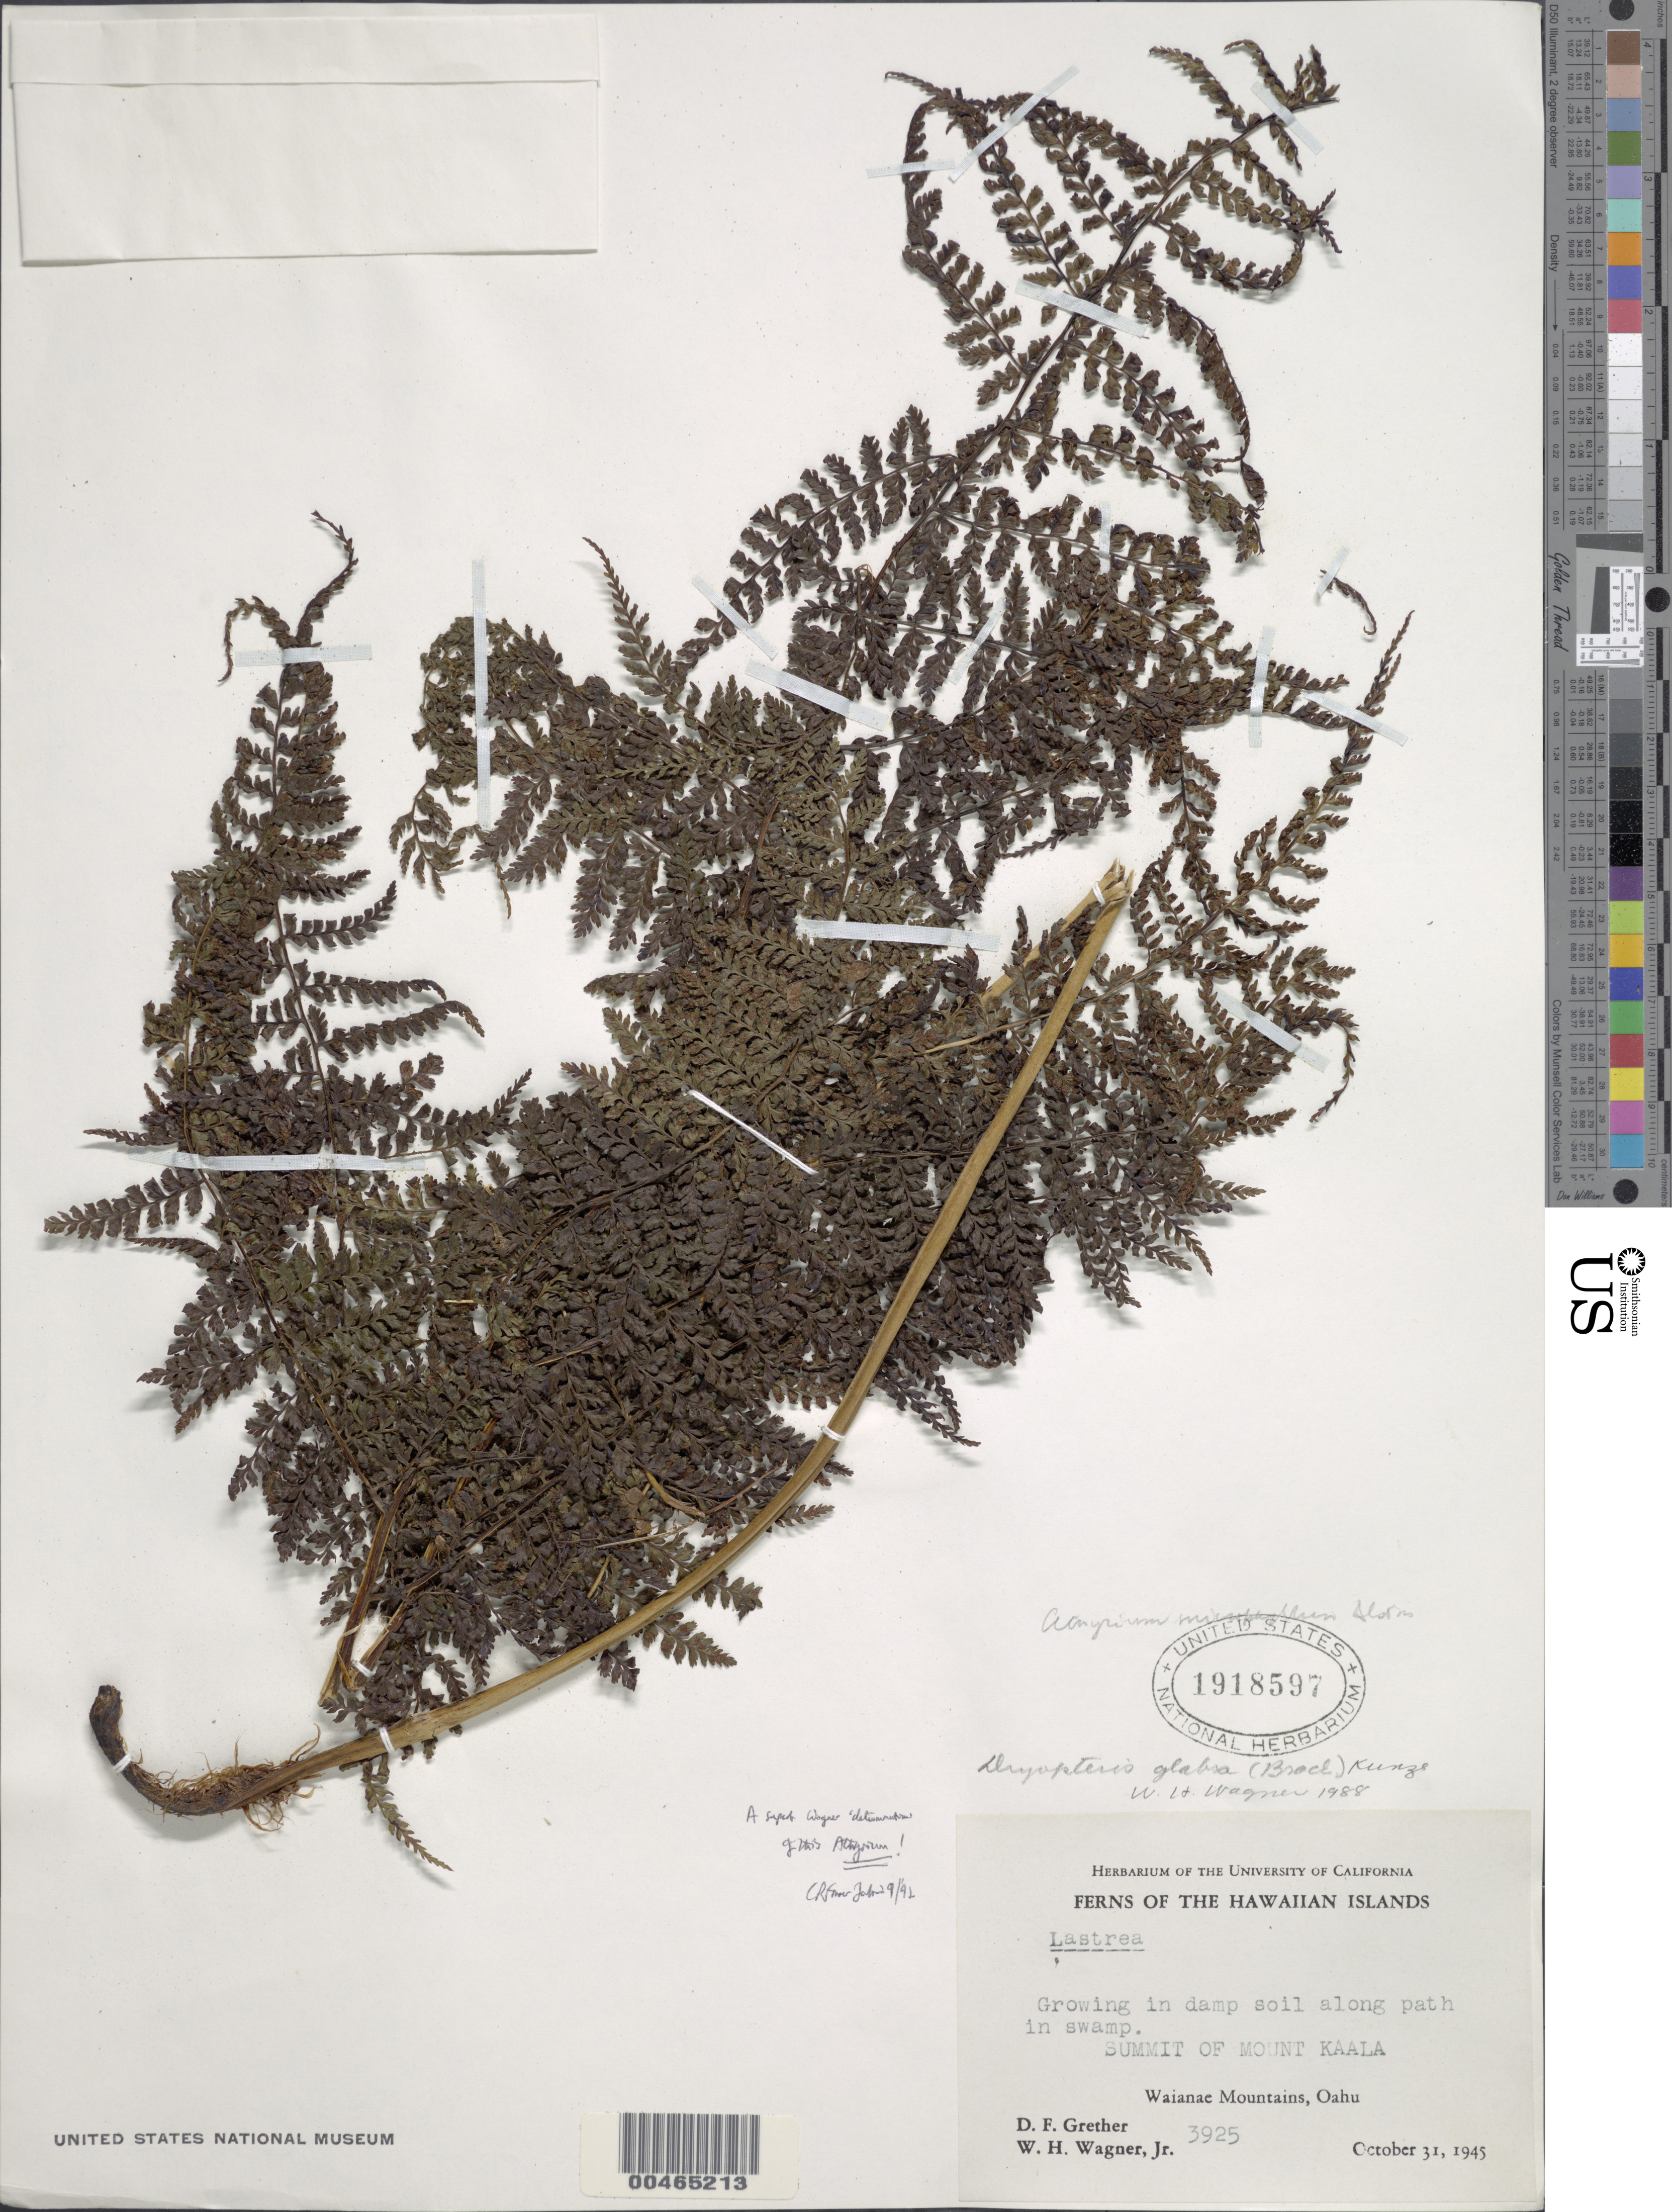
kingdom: Plantae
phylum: Tracheophyta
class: Polypodiopsida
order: Polypodiales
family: Athyriaceae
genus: Athyrium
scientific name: Athyrium microphyllum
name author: (Sm.) Alston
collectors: D. F. Grether & W. H. Wagner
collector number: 3925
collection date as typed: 31 Oct 1945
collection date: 1945-10-31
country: United States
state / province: Hawaii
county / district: Honolulu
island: Oahu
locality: Summit of Mount Kaala, Waianae Mountains, Oahu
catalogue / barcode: US 1918597